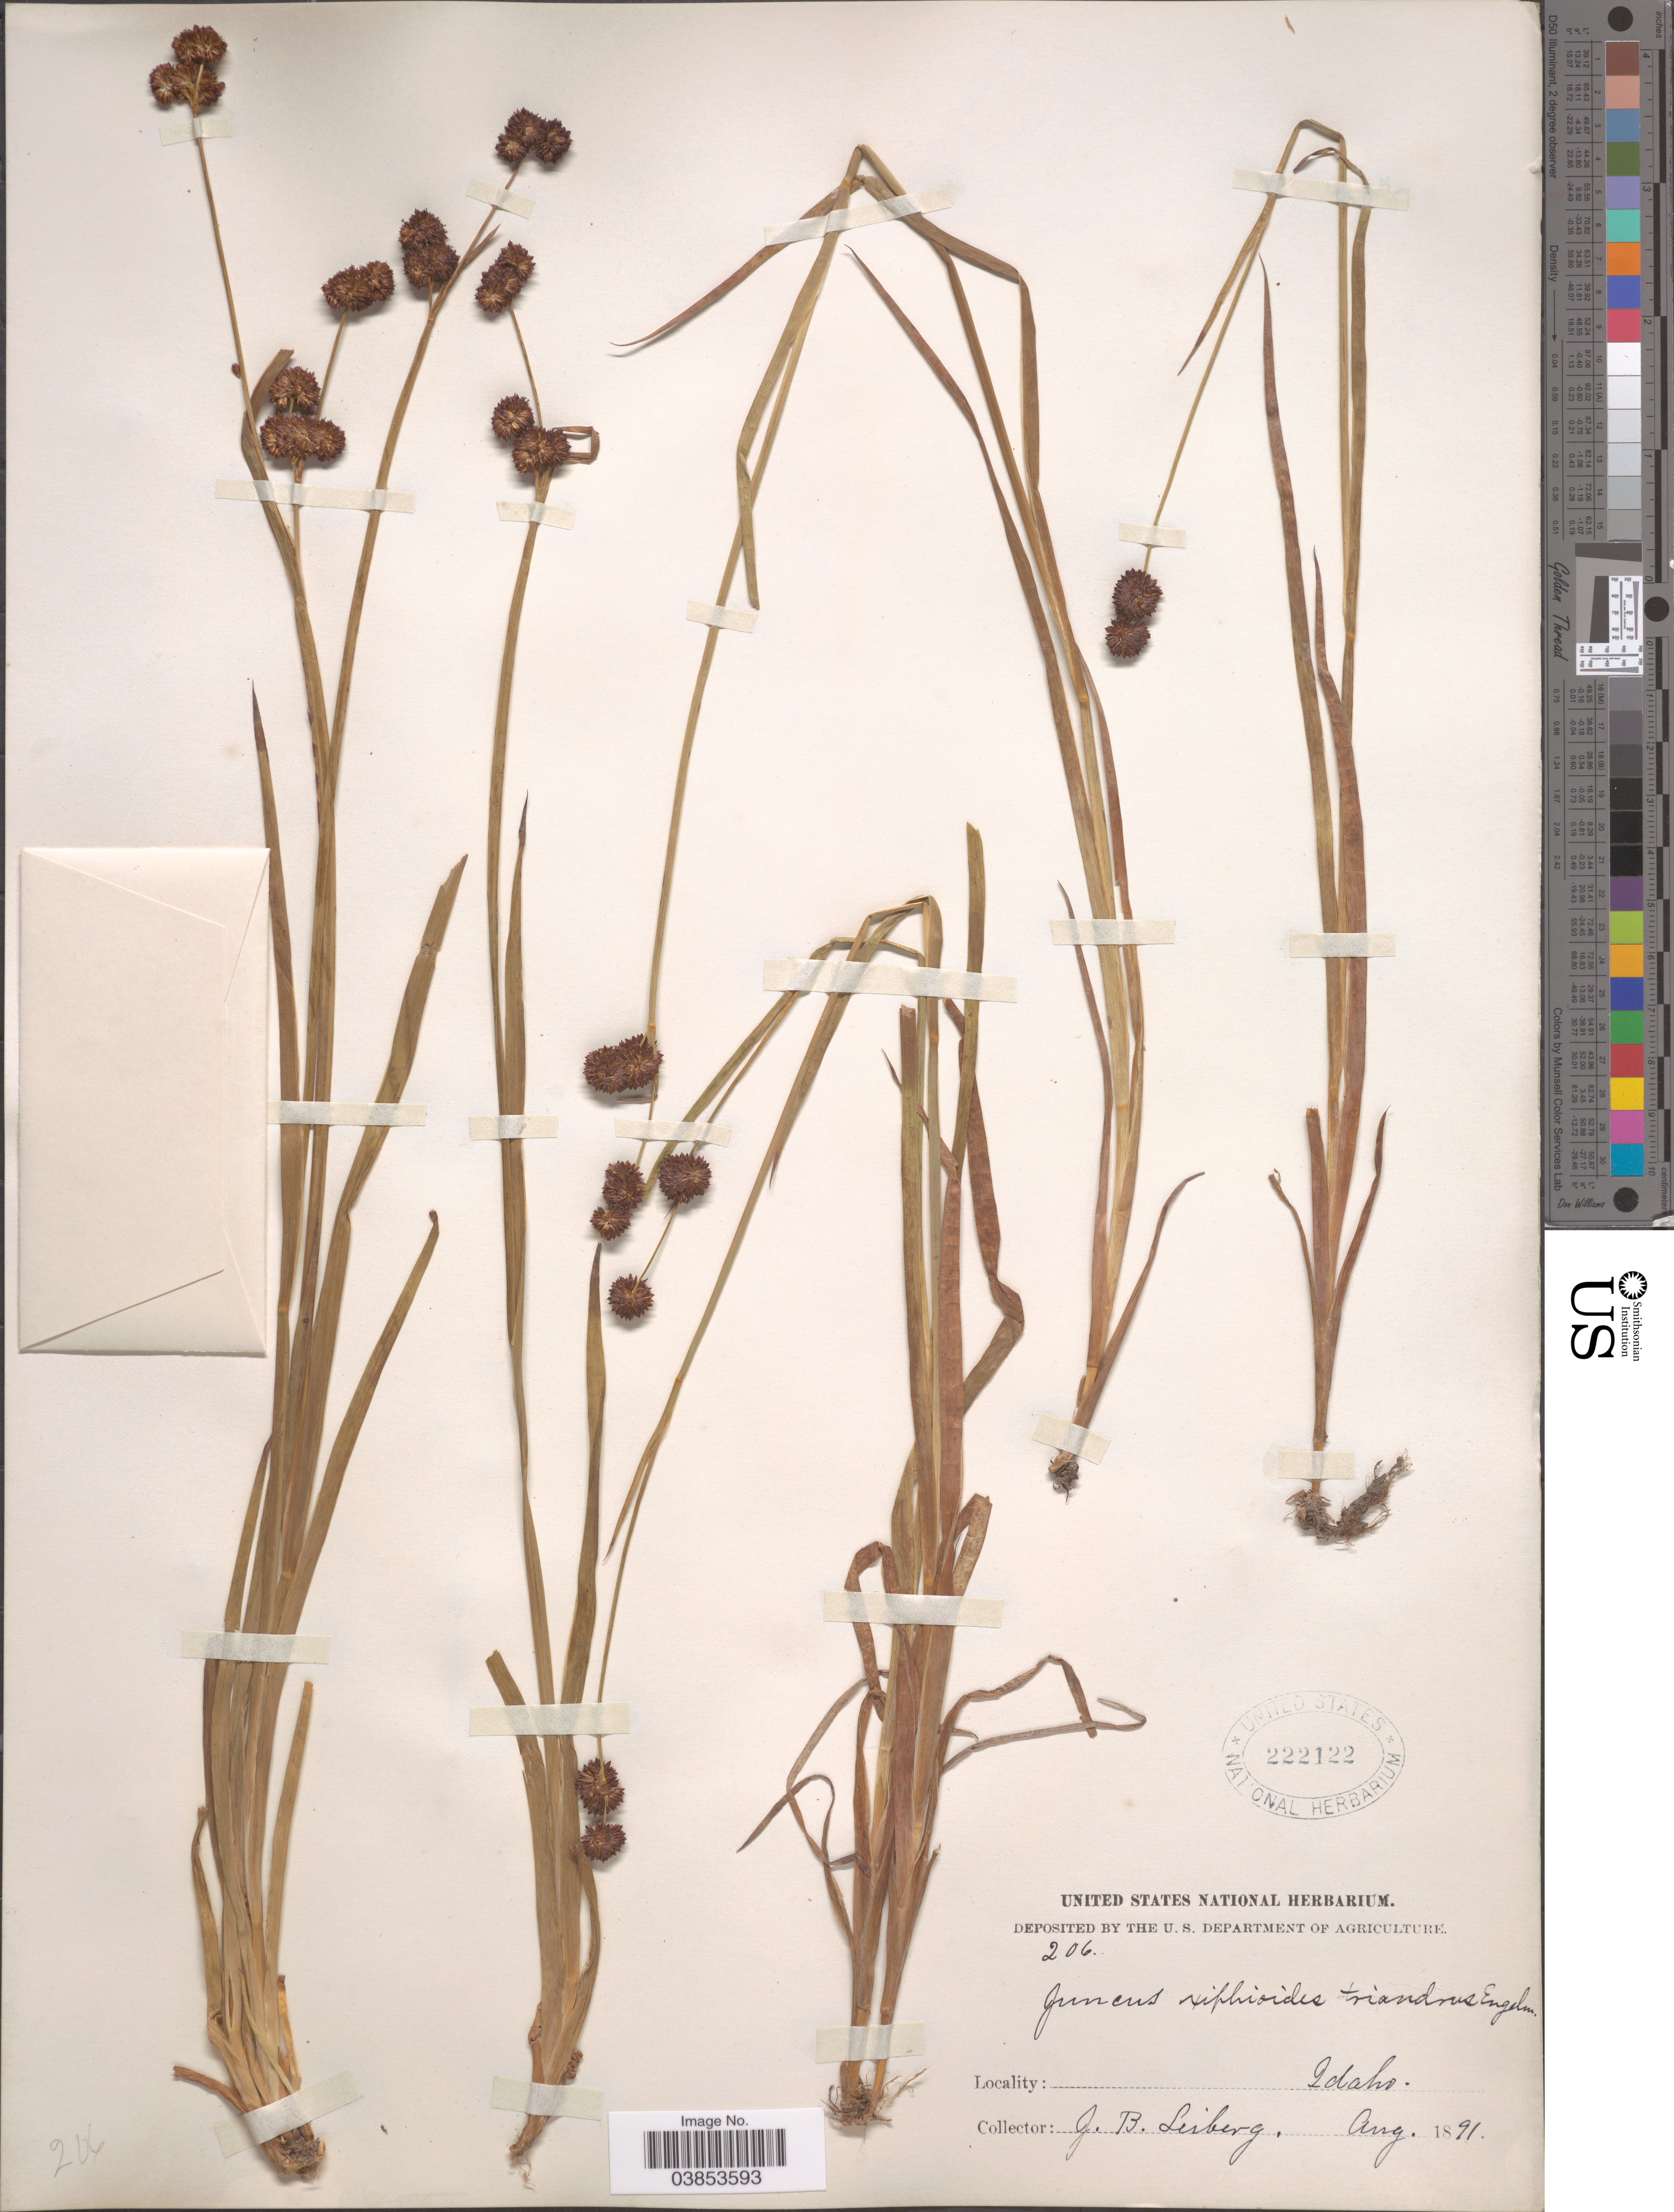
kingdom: Plantae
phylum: Tracheophyta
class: Liliopsida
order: Poales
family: Juncaceae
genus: Juncus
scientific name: Juncus ensifolius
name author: Wikstr.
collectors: J. B. Leiberg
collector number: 206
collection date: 1891-08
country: United States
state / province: Idaho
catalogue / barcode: US 222122